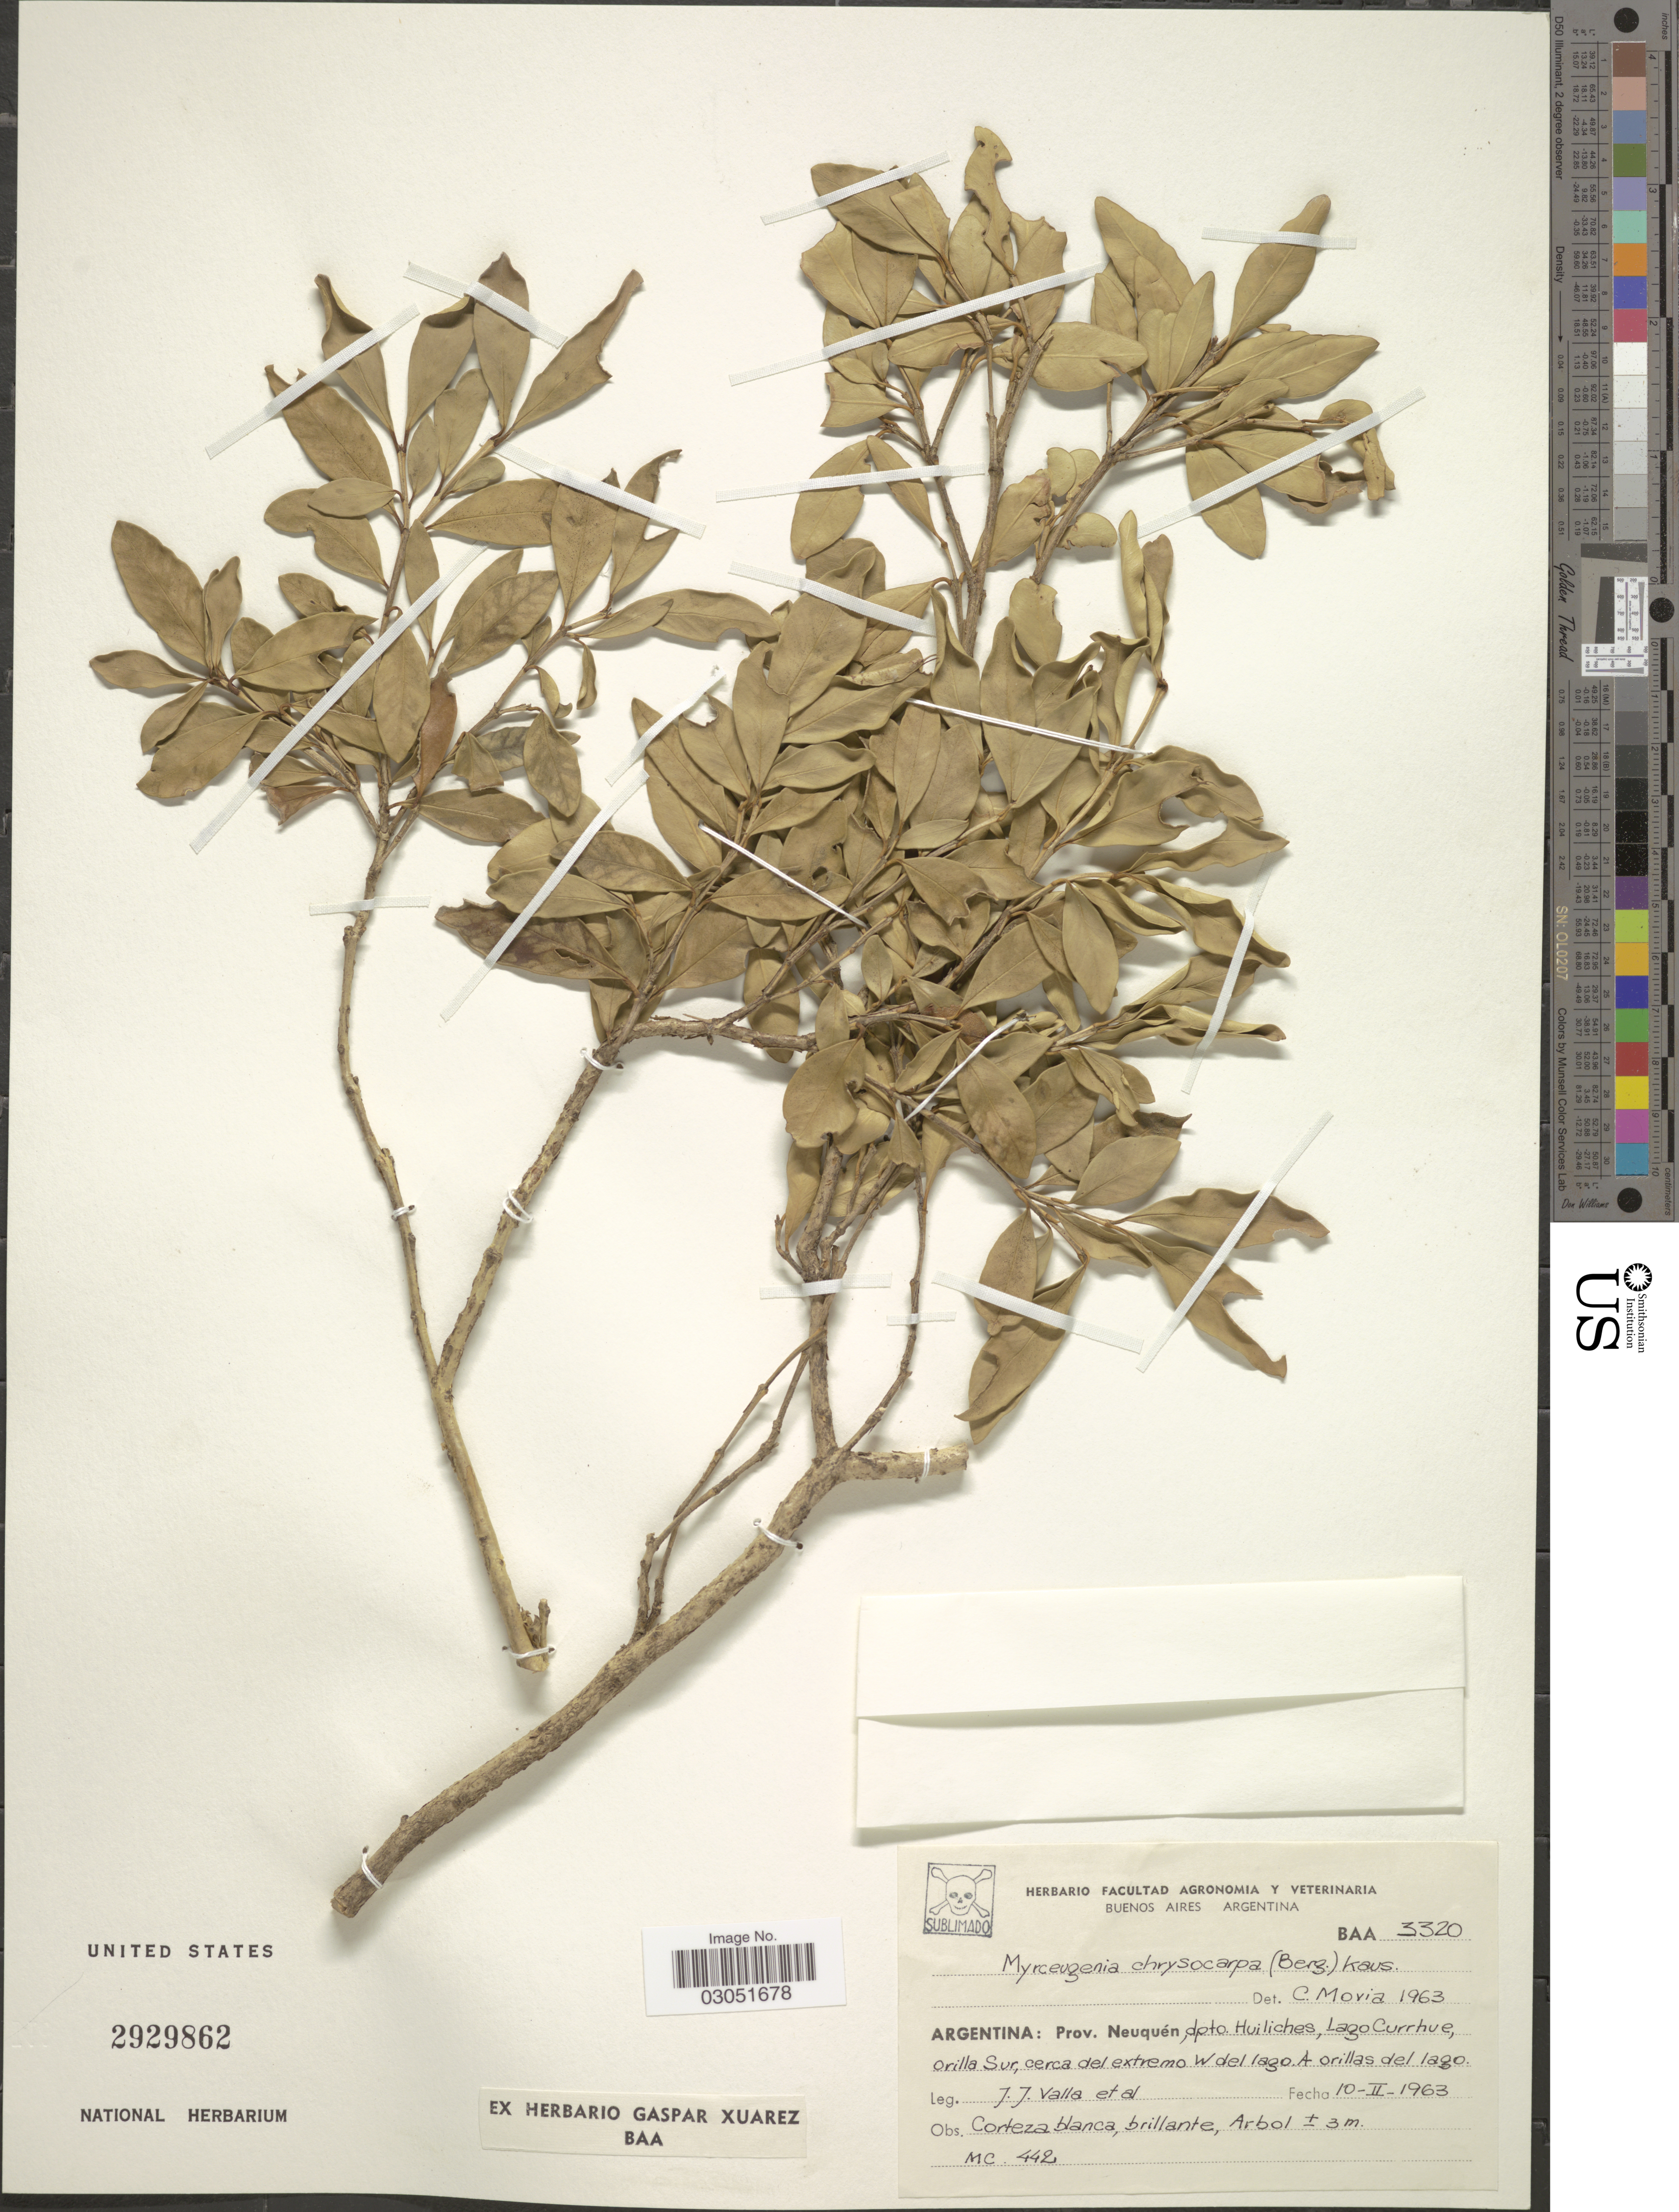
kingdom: Plantae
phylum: Tracheophyta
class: Magnoliopsida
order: Myrtales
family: Myrtaceae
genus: Myrceugenia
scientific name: Myrceugenia chrysocarpa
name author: (O. Berg) Kausel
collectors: J. Valla & et al.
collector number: BAA 3320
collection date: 1963-02-10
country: Argentina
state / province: Neuquen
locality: Dpto. Huiliches, Lago Currhue, Orilla Sur, cerca del extremo W del lago A orillas del lago.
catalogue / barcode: US 2929862